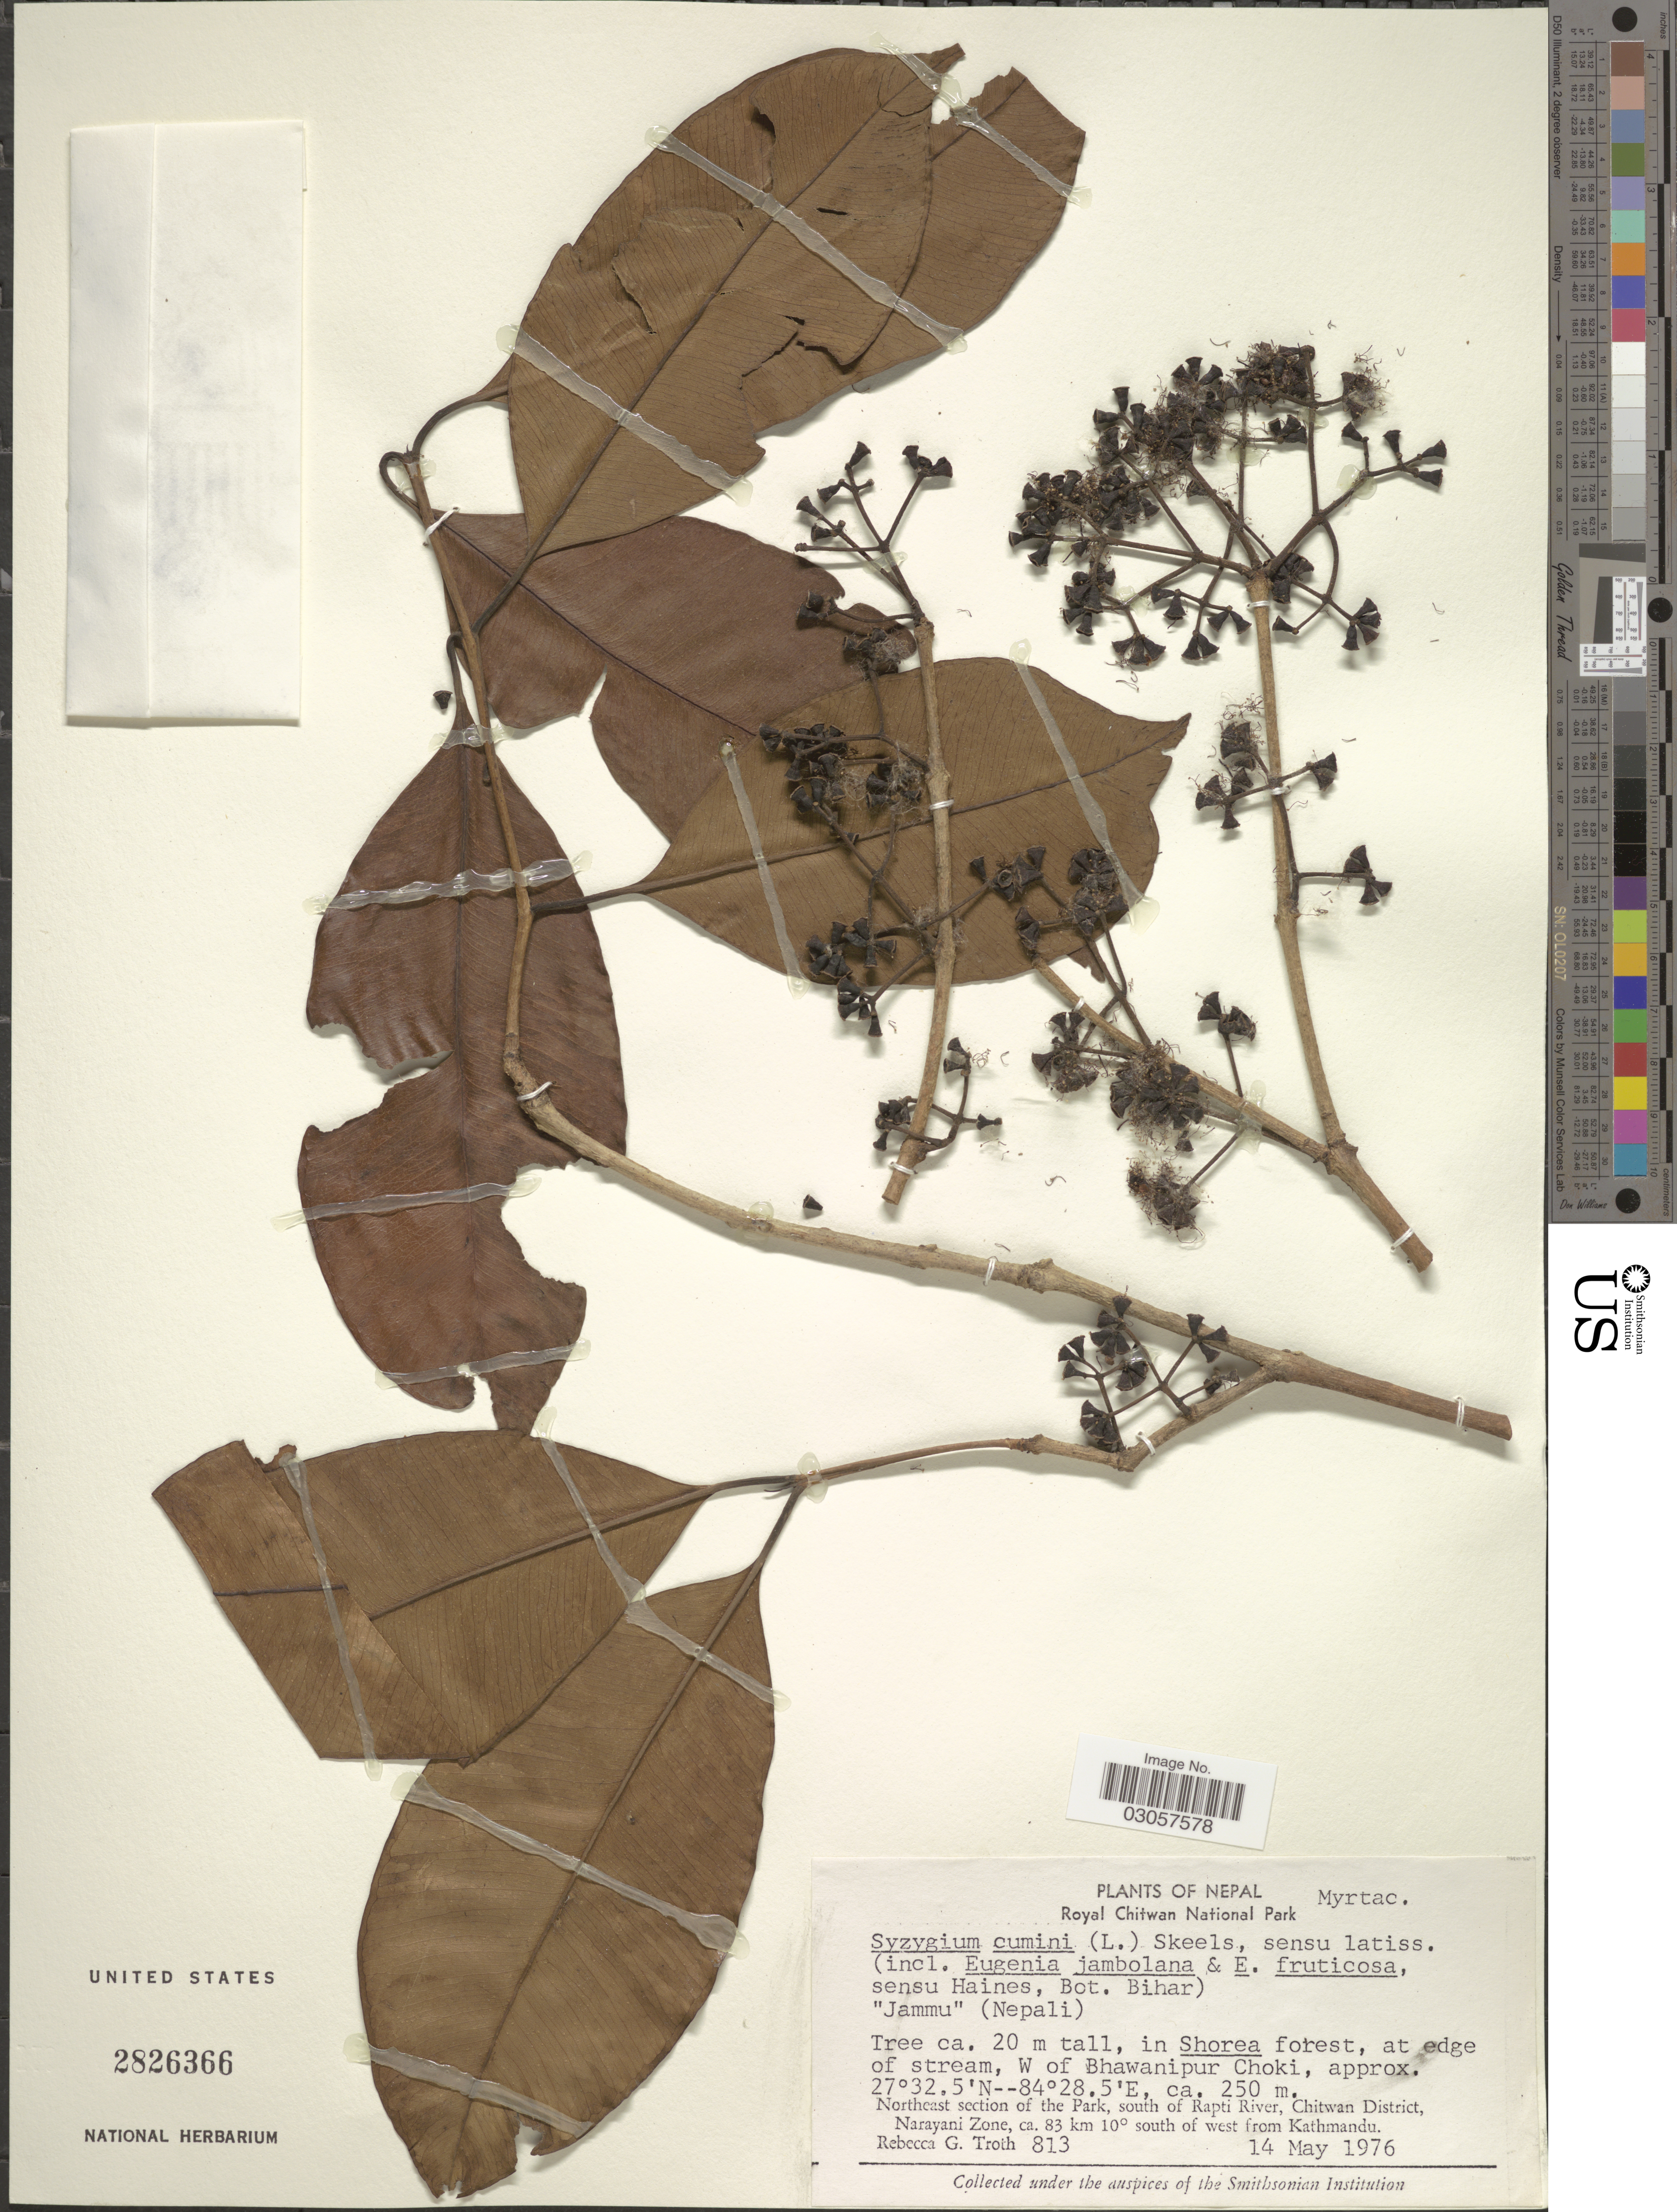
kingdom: Plantae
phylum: Tracheophyta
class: Magnoliopsida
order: Myrtales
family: Myrtaceae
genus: Syzygium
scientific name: Syzygium cumini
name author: (L.) Skeels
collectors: R. Troth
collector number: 813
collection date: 1976-05-14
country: Nepal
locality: Royal Chitwan National Park. W of Bhawanipur Choki. Northeast section of the Park, south of Rapti River, Chitwan District, Narayani Zone, ca. 83 km 10º south of west from Kathmandu.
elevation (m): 250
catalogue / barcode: US 2826366